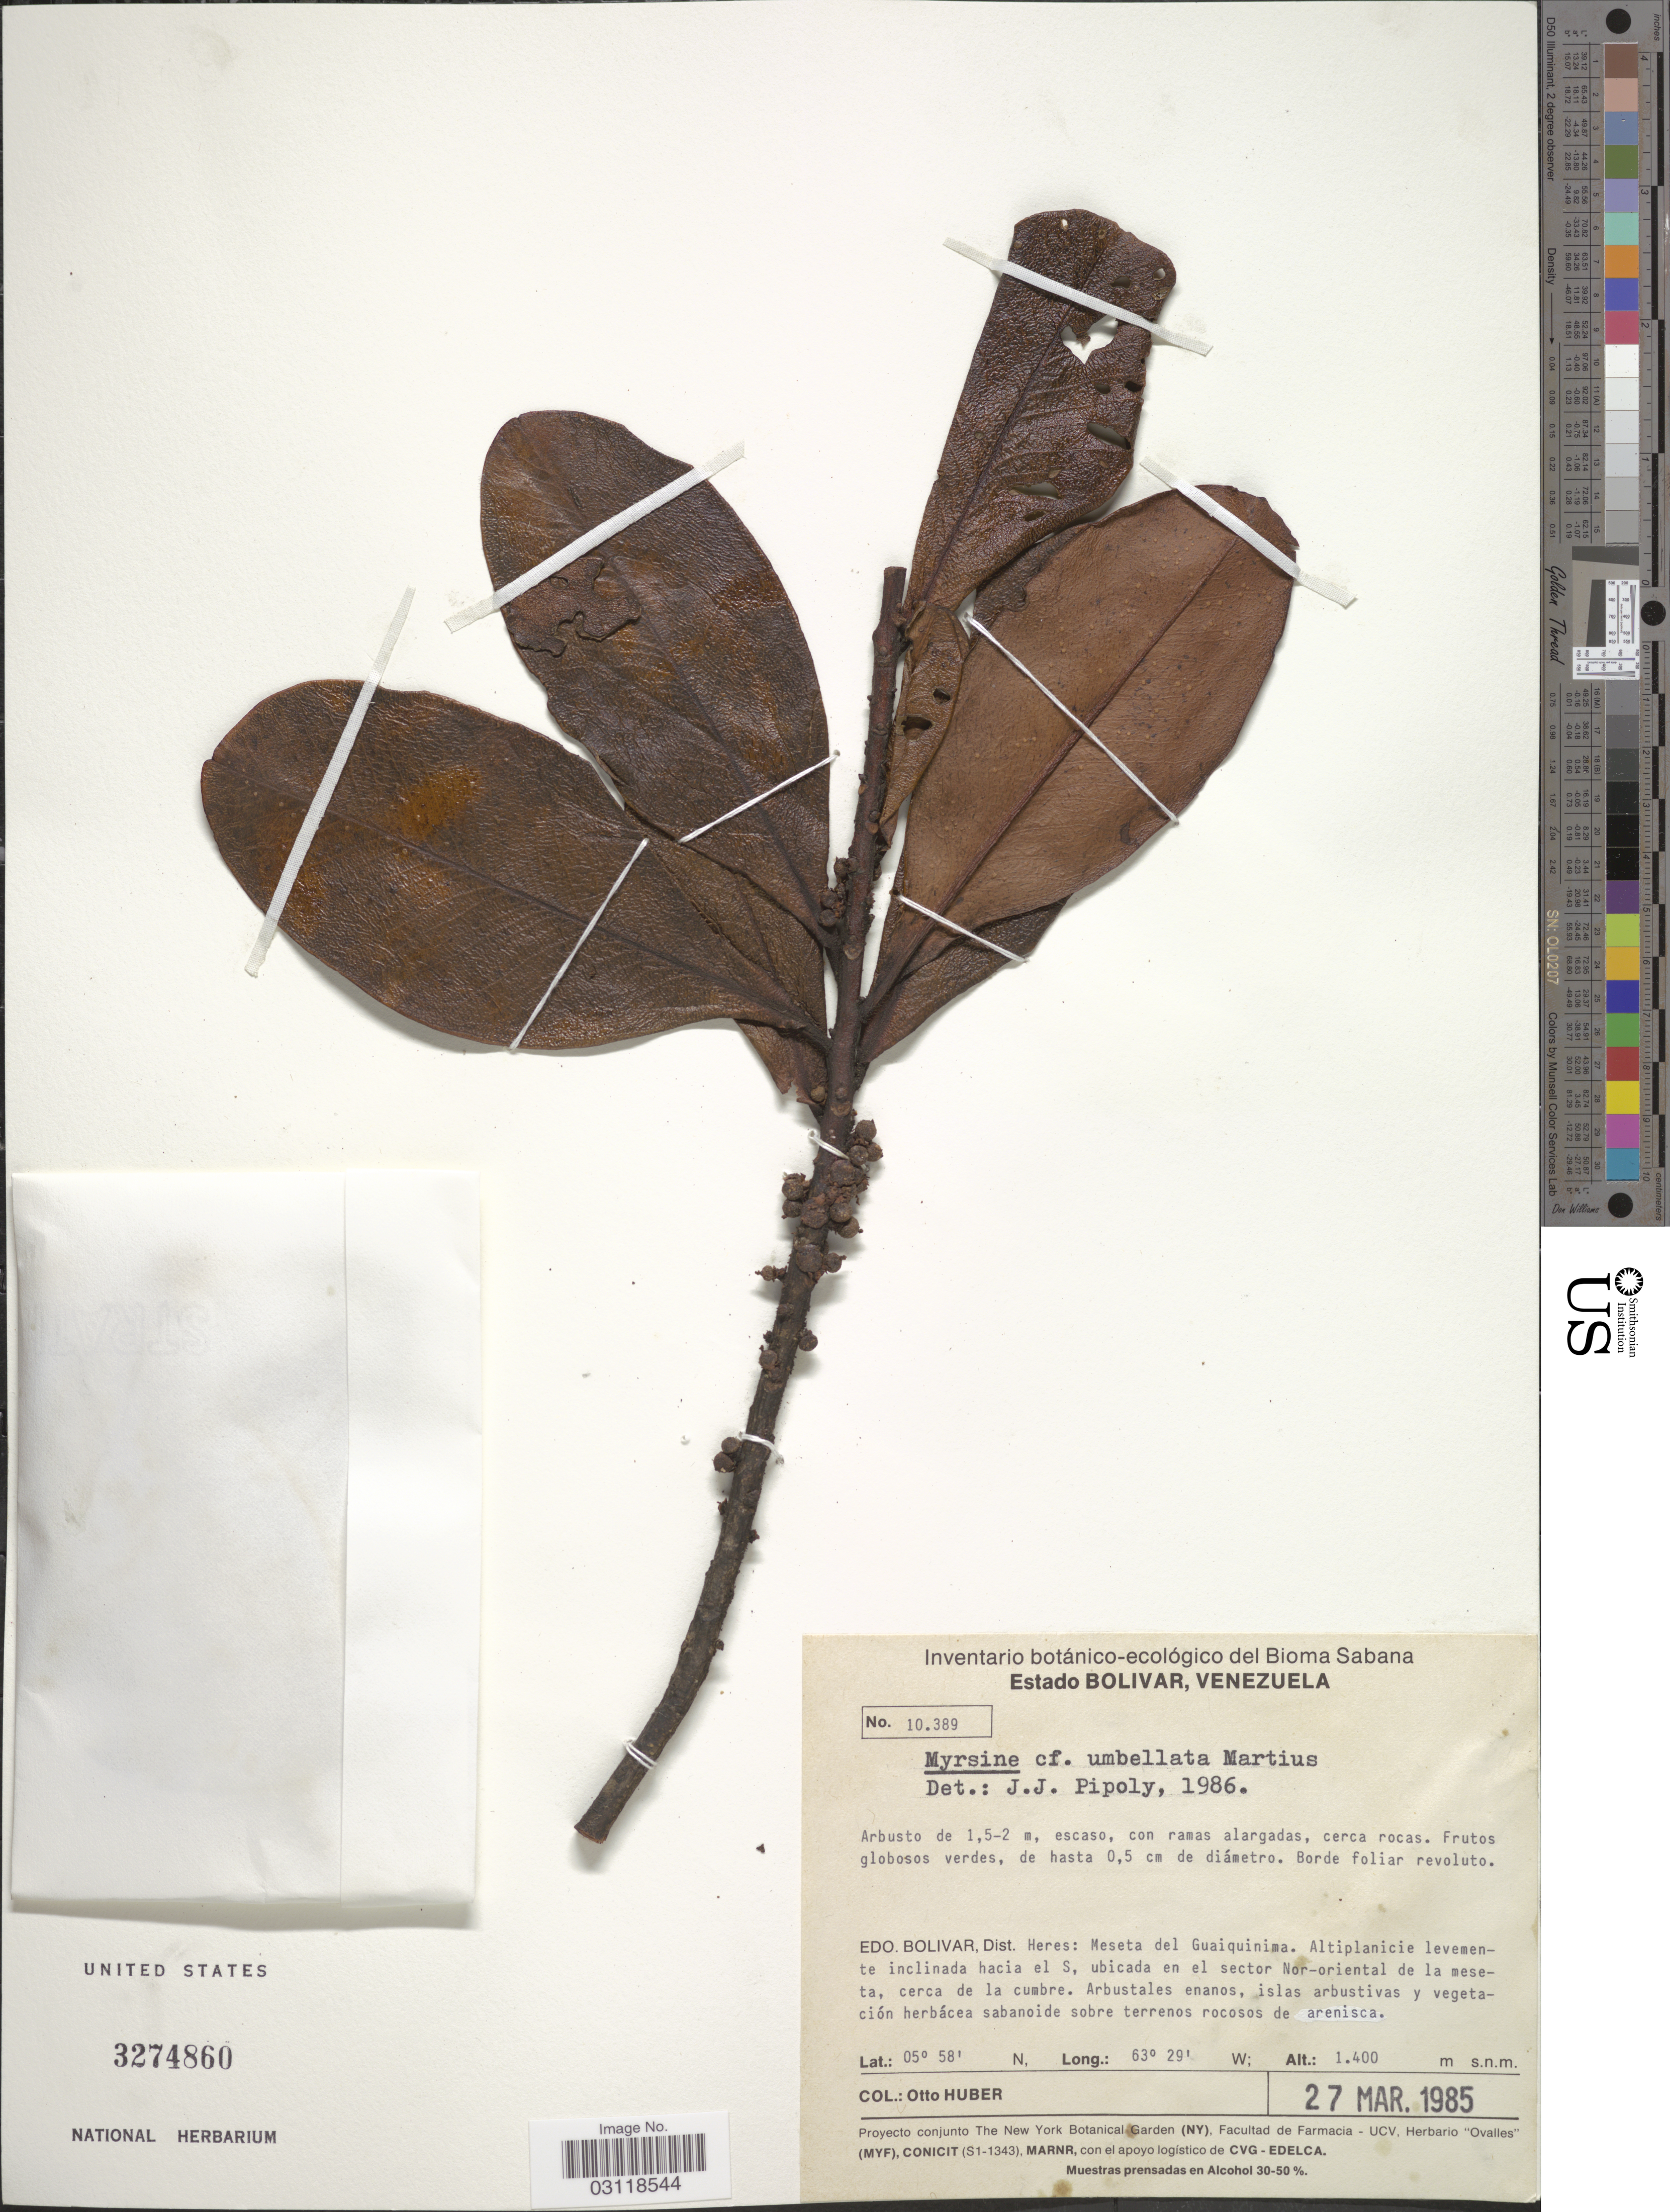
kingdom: Plantae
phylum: Tracheophyta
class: Magnoliopsida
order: Ericales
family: Primulaceae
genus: Rapanea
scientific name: Rapanea umbellata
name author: (Mart.) Mez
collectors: O. Huber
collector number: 10389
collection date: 1985-03-27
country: Venezuela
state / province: Bolivar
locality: Dist. Heres: Meseta del Guaiquinima. Altiplanicie levemente inclinada hacia el S. ubicada en el sector Nor-oriental de la meseta, cerca de la cumbre.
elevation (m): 1400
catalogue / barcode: US 3274860